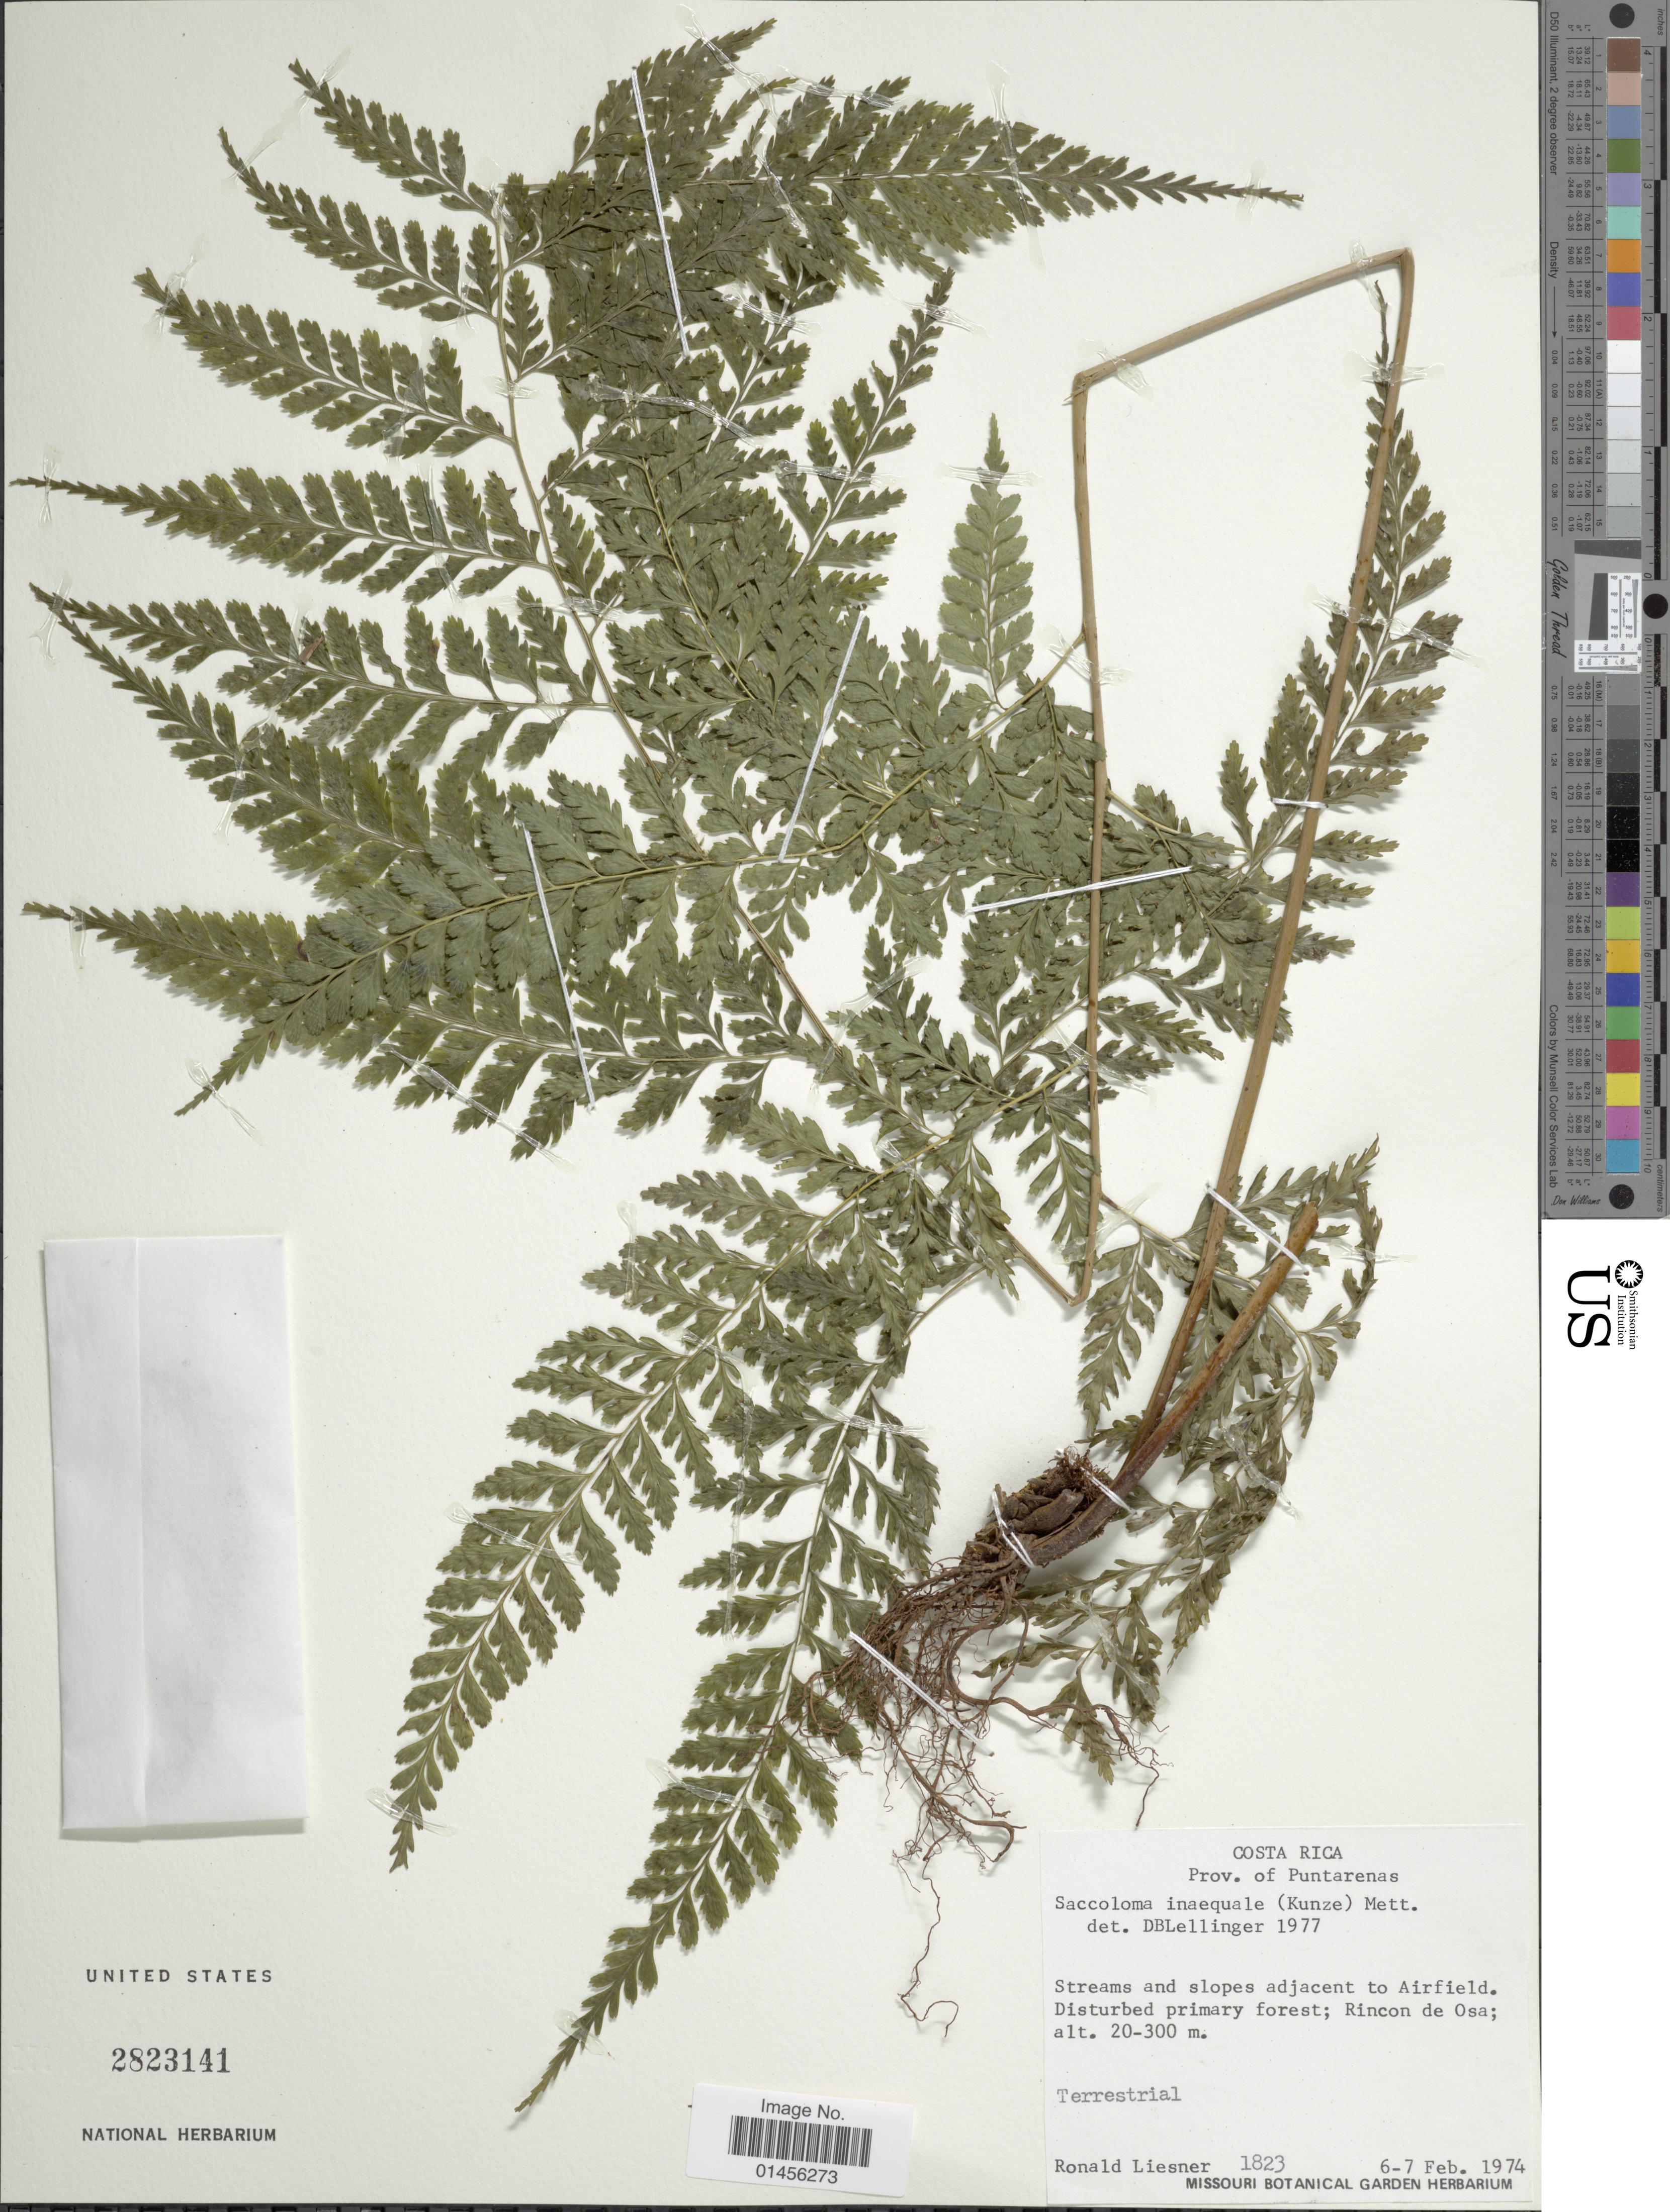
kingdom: Plantae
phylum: Tracheophyta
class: Polypodiopsida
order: Polypodiales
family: Saccolomataceae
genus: Saccoloma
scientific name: Saccoloma inaequale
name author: (Kunze) Mett.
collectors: R. L. Liesner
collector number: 1823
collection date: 1974-02-06/1974-02-07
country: Costa Rica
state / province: Puntarenas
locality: Stream and slopes adjacent to Airfield, Rincon de Osa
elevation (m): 20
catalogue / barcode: US 2823141